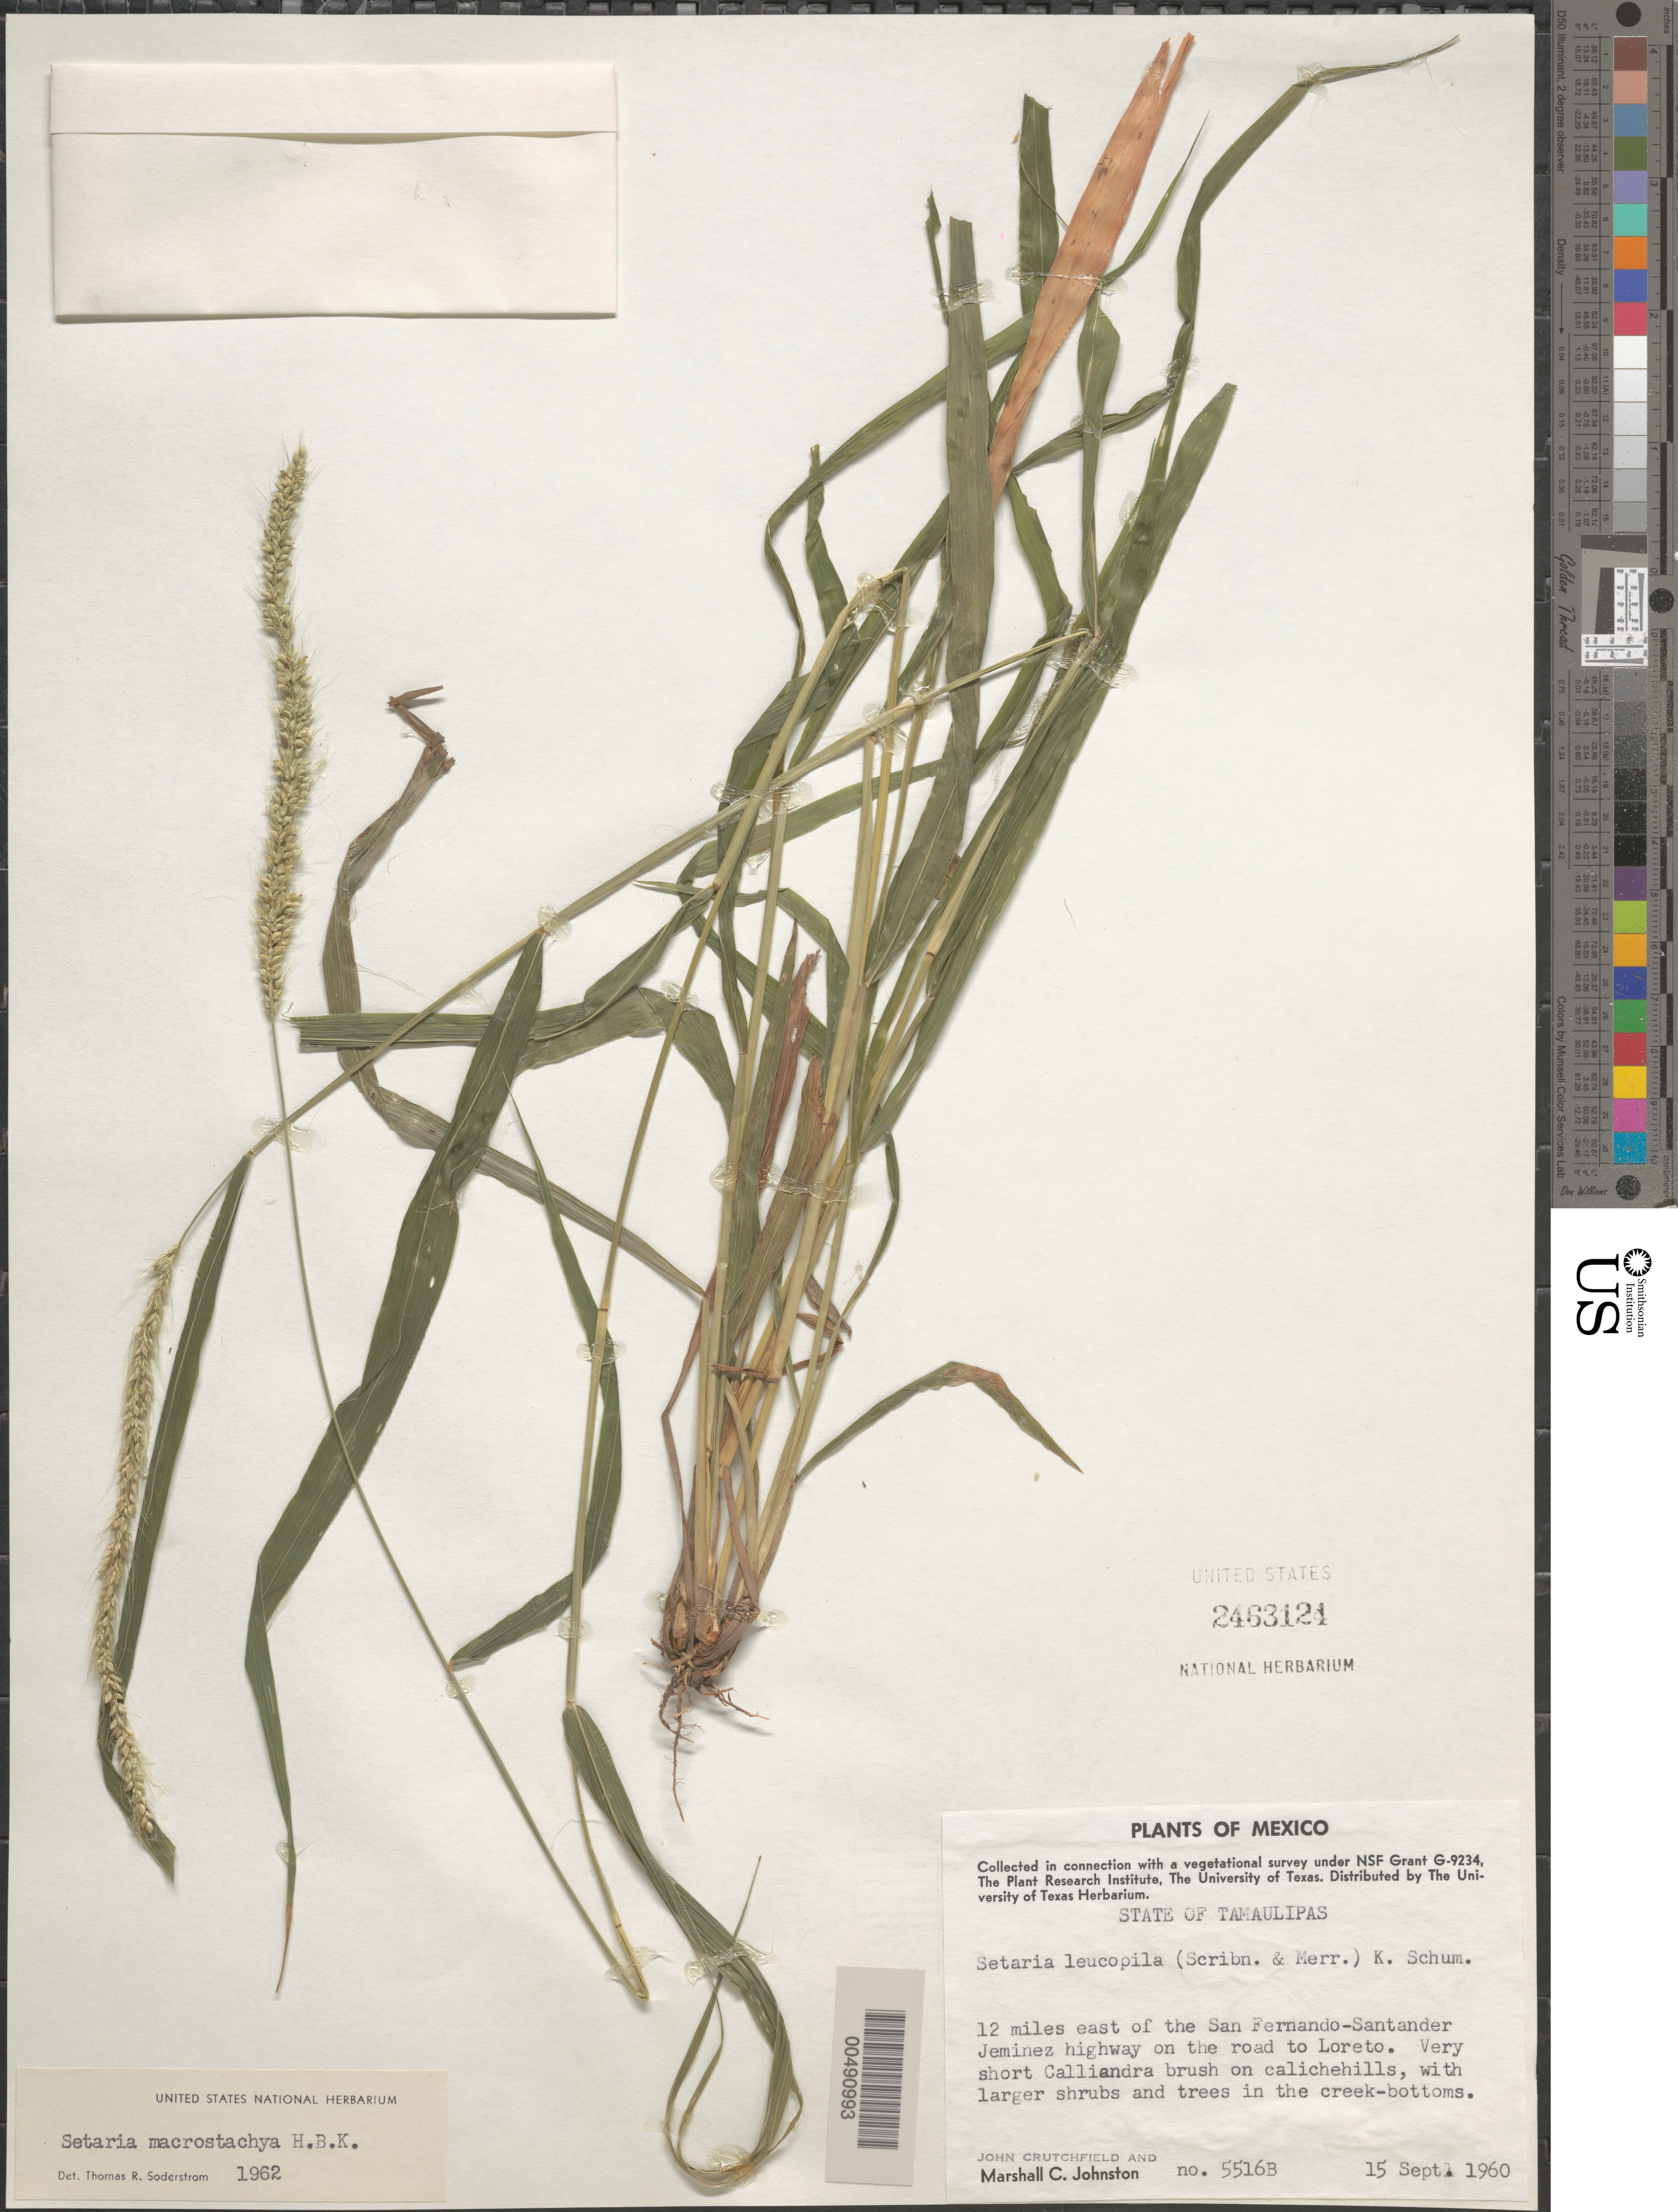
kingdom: Plantae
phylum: Tracheophyta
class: Liliopsida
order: Poales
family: Poaceae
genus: Setaria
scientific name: Setaria leucopila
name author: (Scribn. & Merr.) K. Schum.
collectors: J. Crutchfield & M. Johnston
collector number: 5516B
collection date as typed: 15 Sep 1960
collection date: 1960-09-15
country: Mexico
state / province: Tamaulipas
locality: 12 mi E of the San Fernando-Santander Jiminez hwy on the rd to Loreto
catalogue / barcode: US 2463124